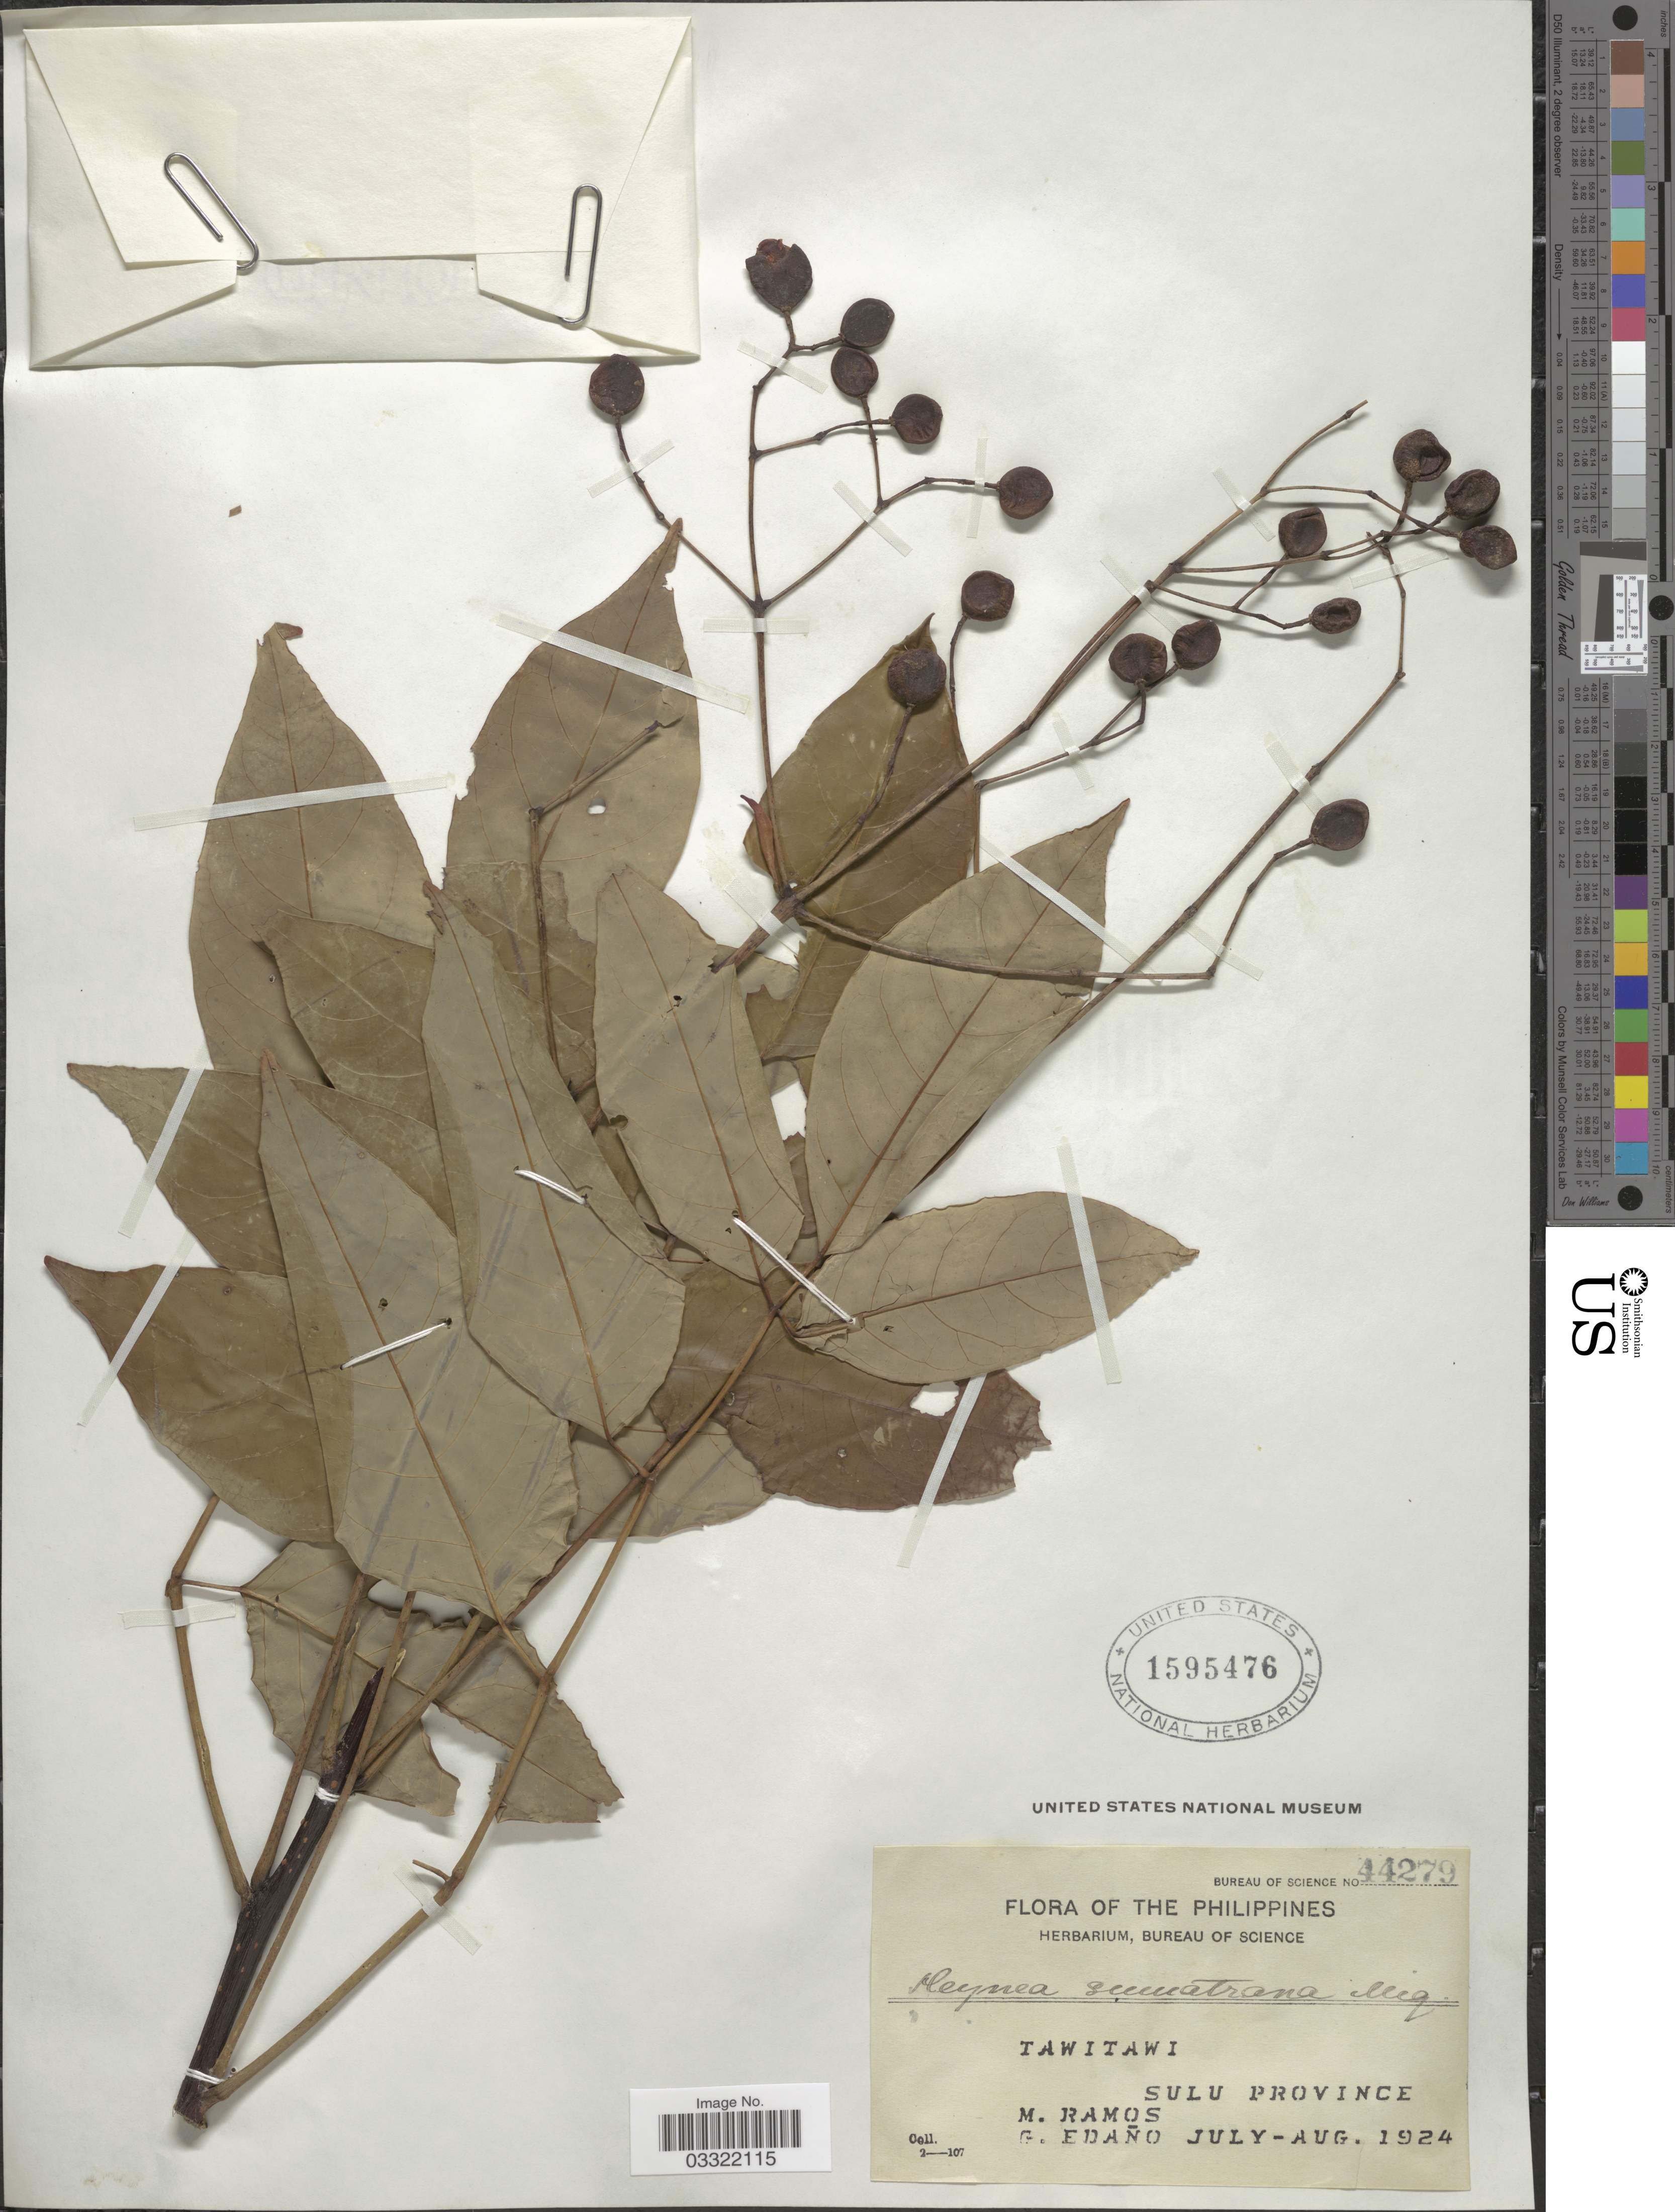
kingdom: Plantae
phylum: Tracheophyta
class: Magnoliopsida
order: Sapindales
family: Meliaceae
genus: Heynea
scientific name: Heynea sumatrana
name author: Mig.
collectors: M. Ramos & G. Edaño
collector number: Bureau of Science 44279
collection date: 1924-07/1924-08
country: Philippines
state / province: Muslim Mindanao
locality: Tawitawi. Sulu Province.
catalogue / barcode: US 1595476